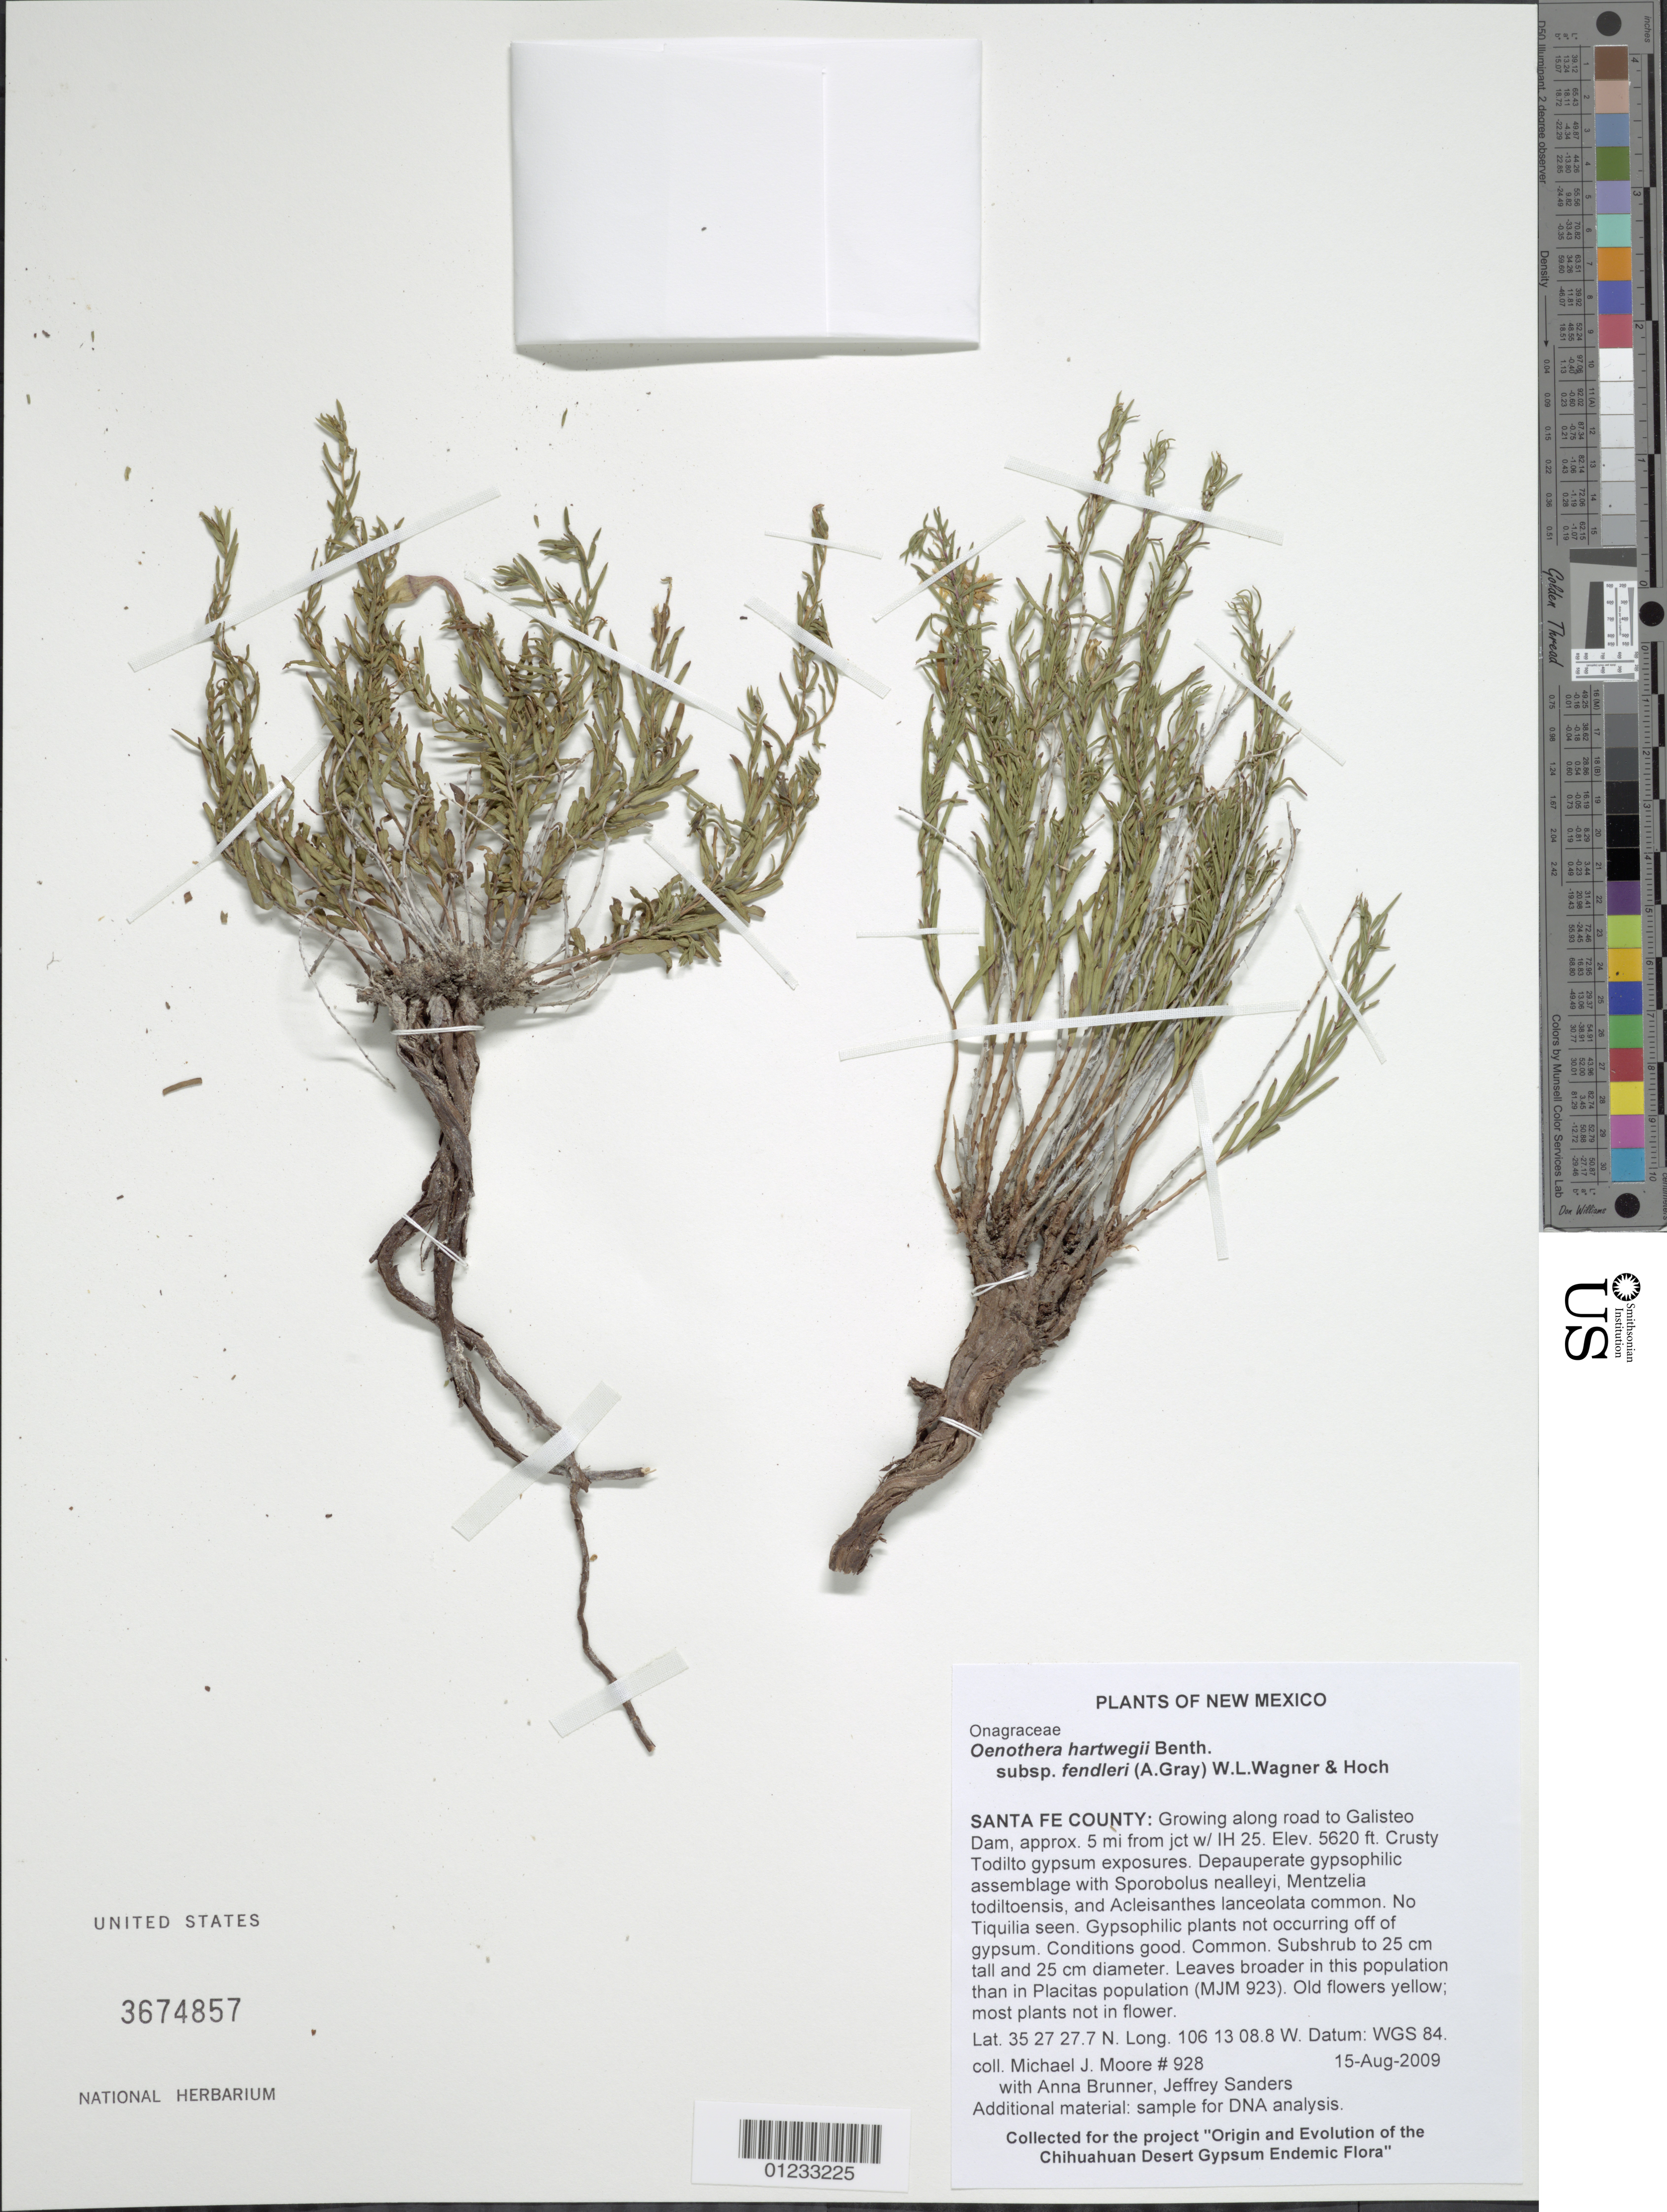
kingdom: Plantae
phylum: Tracheophyta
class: Magnoliopsida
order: Myrtales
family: Onagraceae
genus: Oenothera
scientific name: Oenothera hartwegii subsp. fendleri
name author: (A. Gray) W.L. Wagner & Hoch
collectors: M. J. Moore, A. Brunner & J. Sanders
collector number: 928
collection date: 2005-08-14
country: United States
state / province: New Mexico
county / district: Santa Fe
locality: Growing along road to Galisteo Dam, approx. 5 mi from jct w/ IH 25.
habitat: Crusty Todilto gypsum exposures. Depauperate gypsophilic assemblage with Sporobolus nealleyi, Calylophus, Mentzelia todiltoensis, and Acleisanthes lanceolata common. No Tiquilia seen. Gypsophilic plants not occurring off of gypsum. Conditions good.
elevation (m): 1713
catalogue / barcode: US 3674857